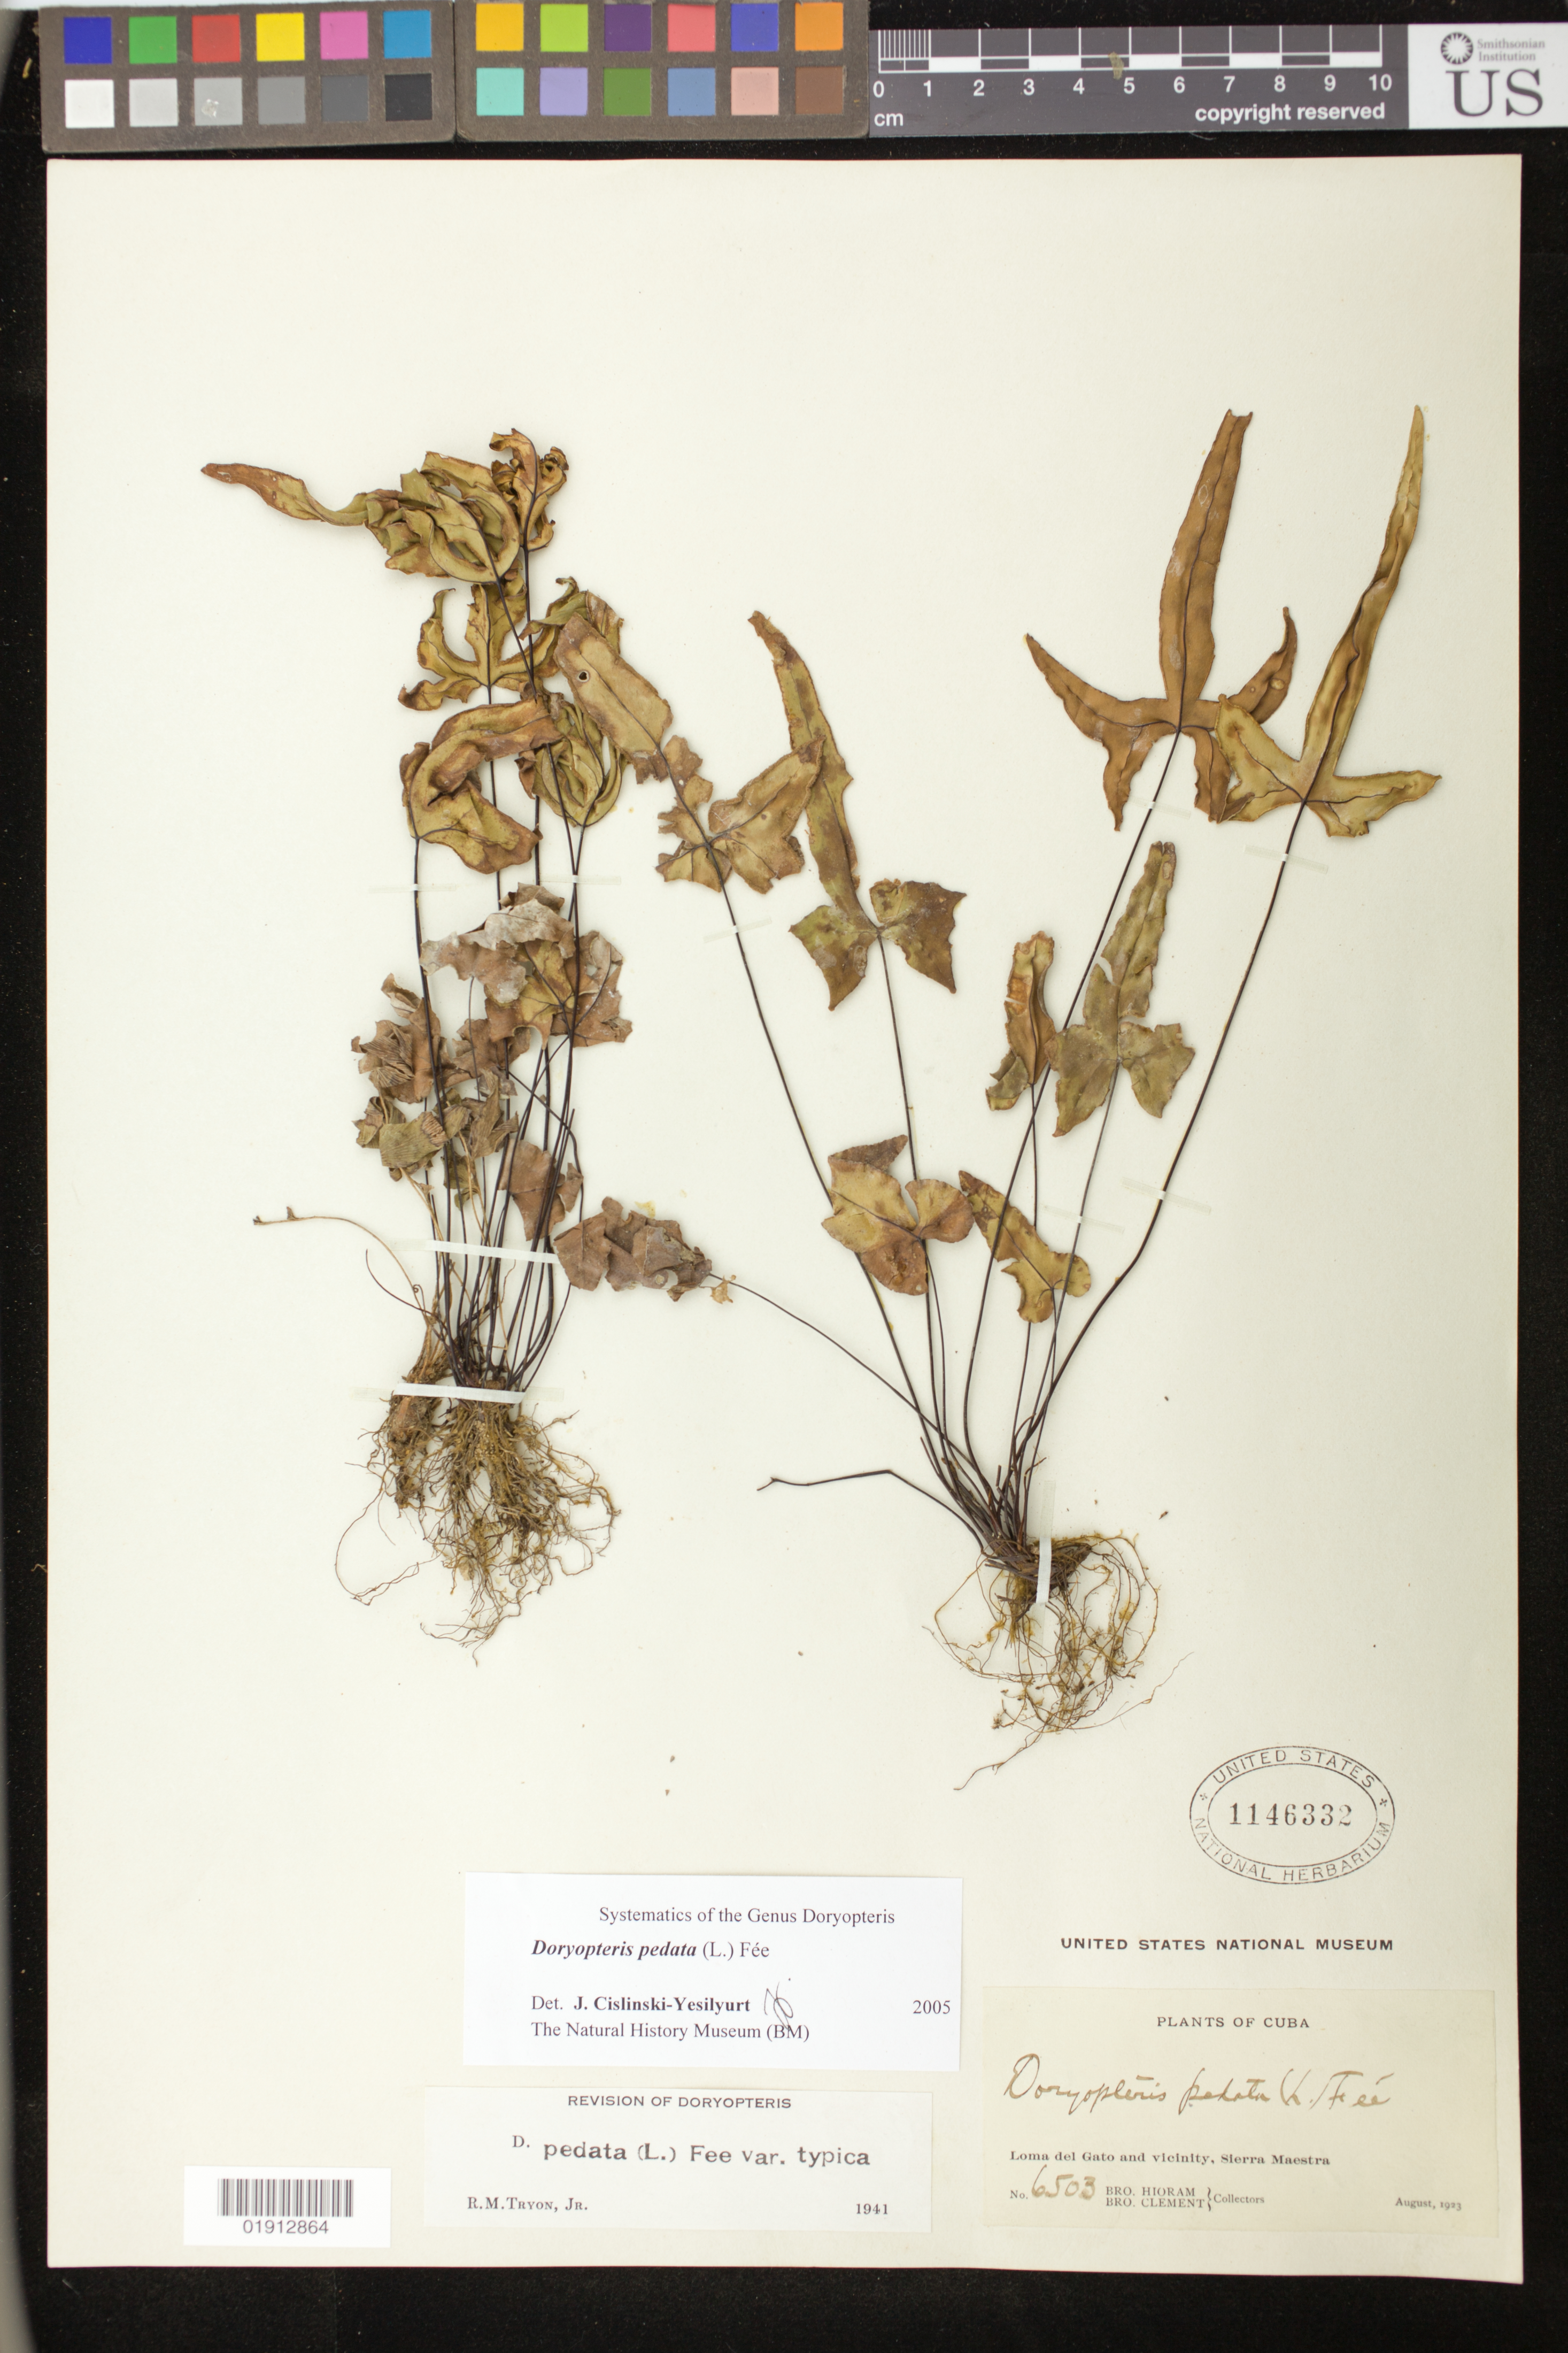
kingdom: Plantae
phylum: Tracheophyta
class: Polypodiopsida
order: Polypodiales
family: Pteridaceae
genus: Doryopteris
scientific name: Doryopteris pedata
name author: (L.) Fée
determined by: Yesilyurt, J. C.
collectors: Bro. Hioram & B. Clement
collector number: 6503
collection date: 1923-08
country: Cuba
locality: Loma del Gato and vicinity, Sierra Maestre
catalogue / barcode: US 1146332